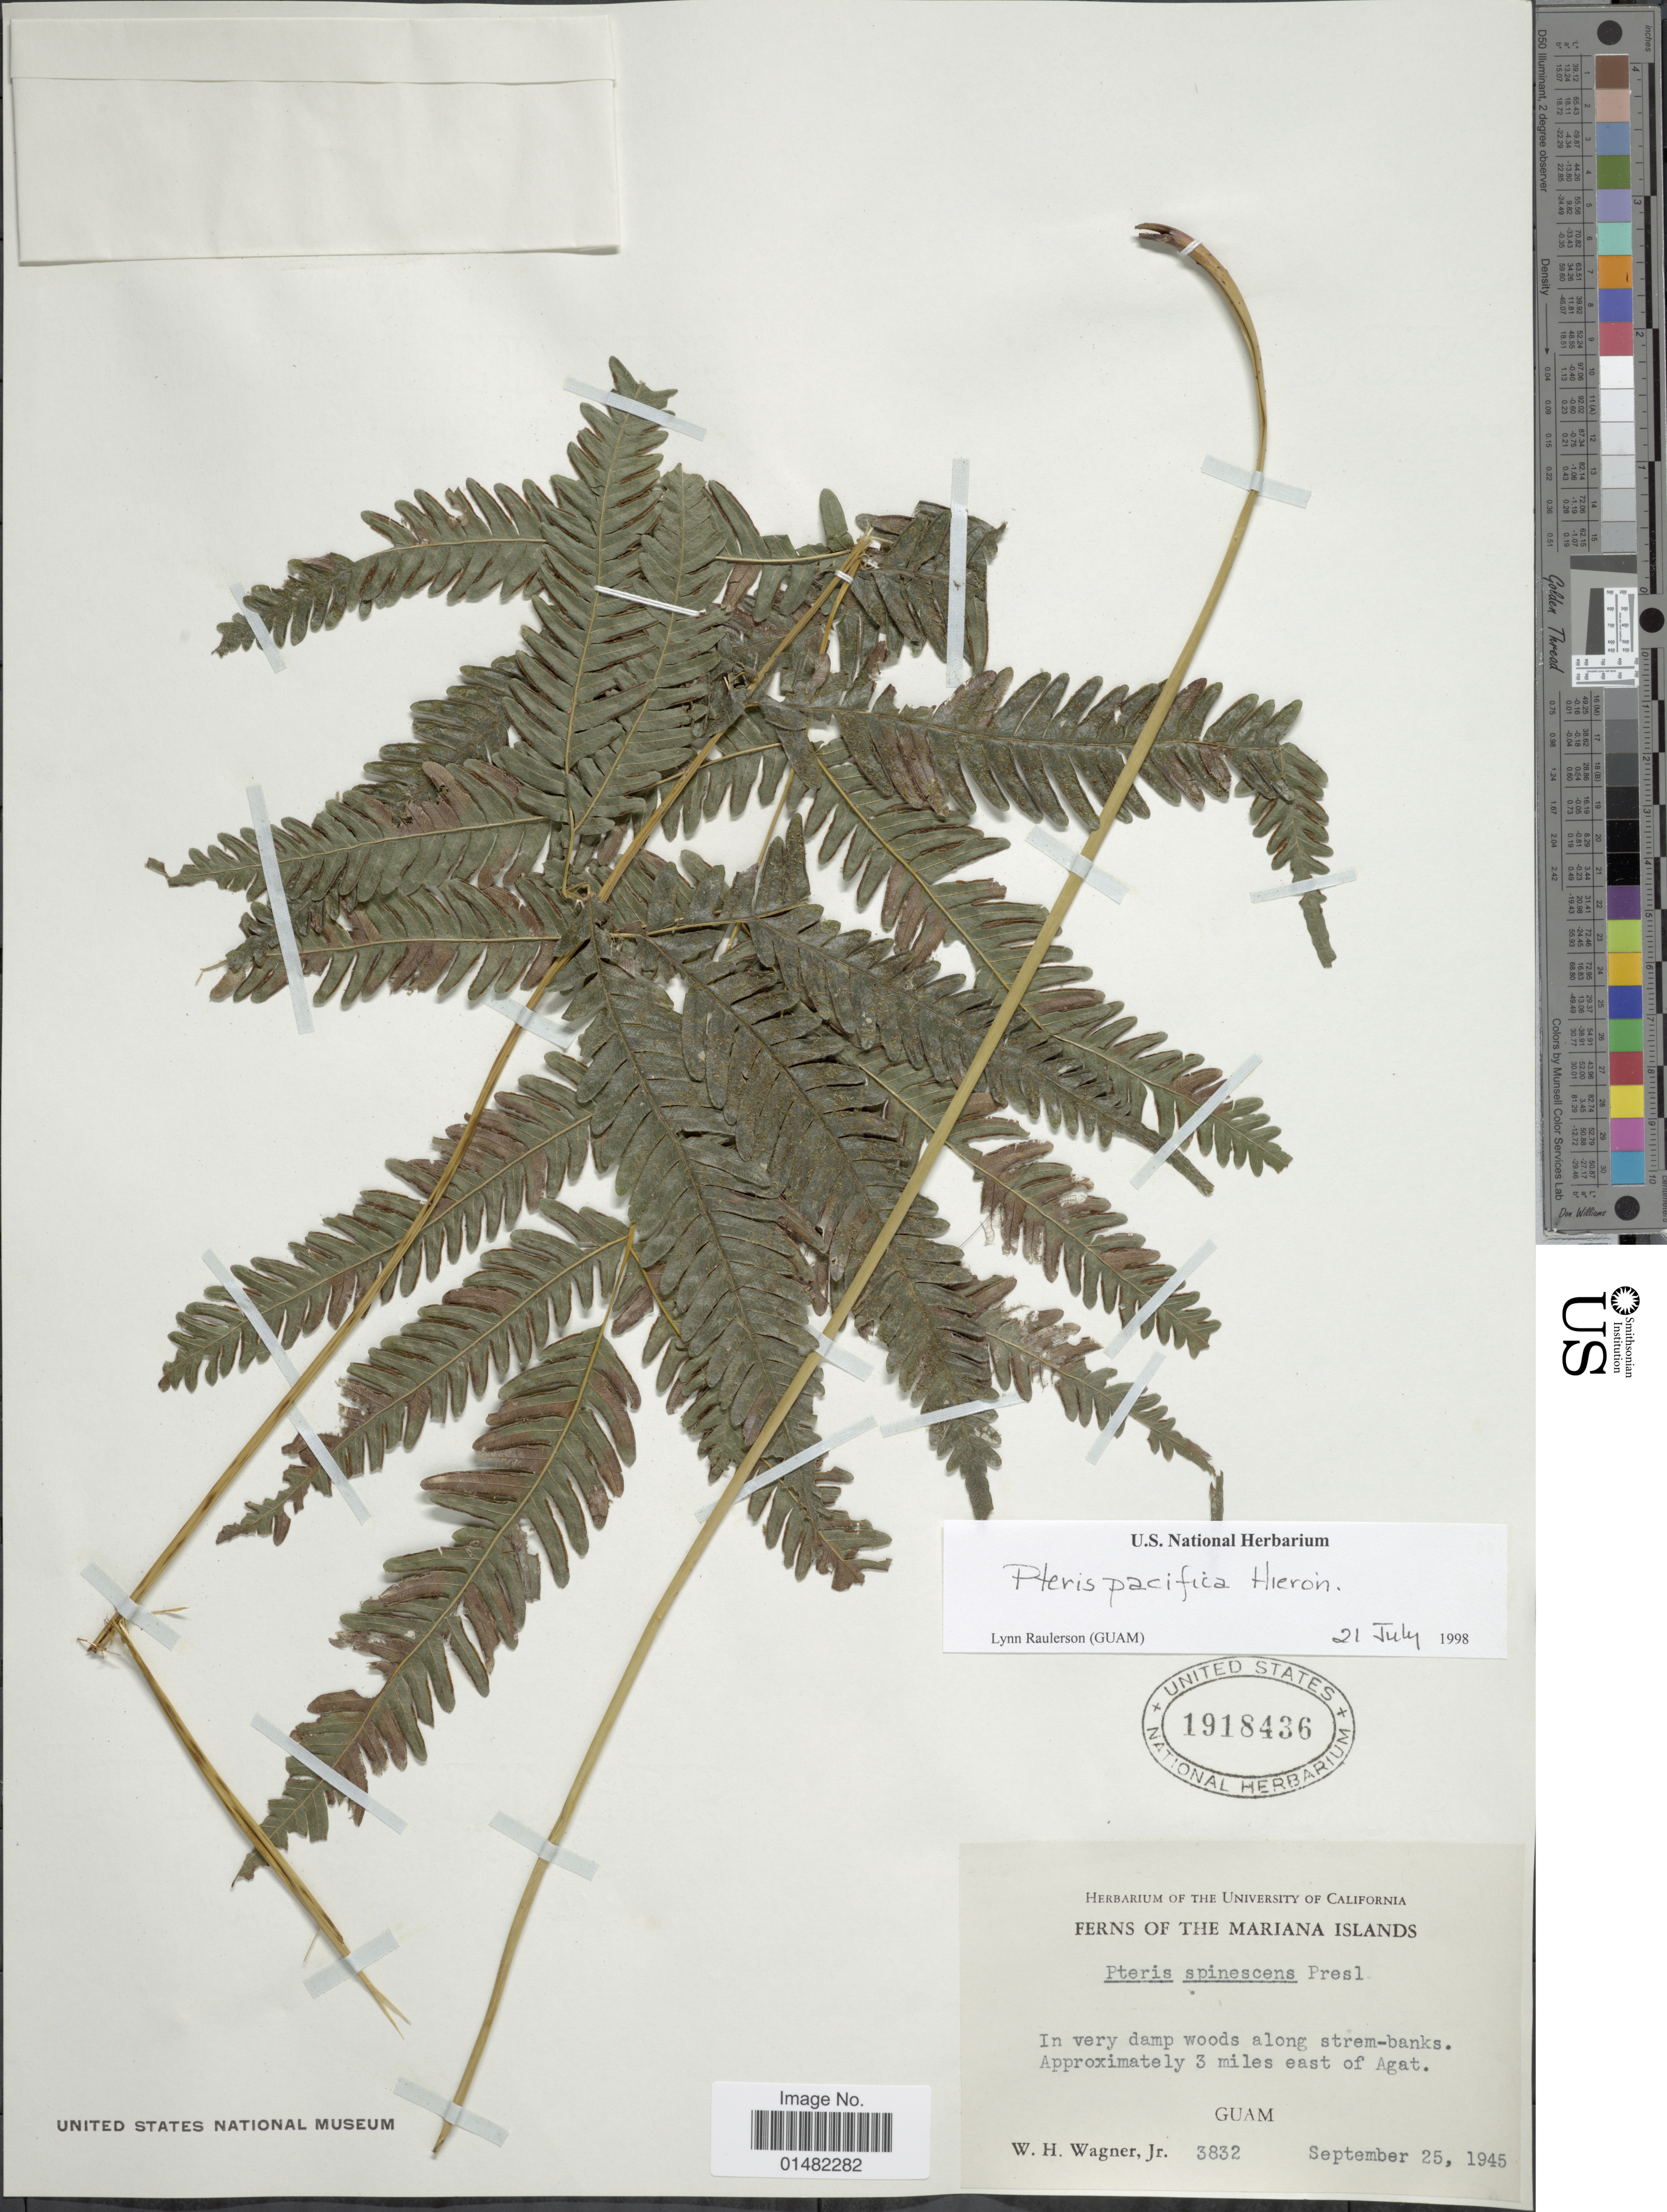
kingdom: Plantae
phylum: Tracheophyta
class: Polypodiopsida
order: Polypodiales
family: Pteridaceae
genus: Pteris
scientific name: Pteris pacifica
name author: Hieron.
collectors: W. H. Wagner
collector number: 3832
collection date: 1945-09-25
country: Guam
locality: Approximately 3 miles east of Agat, Mariana Islands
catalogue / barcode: US 1918436